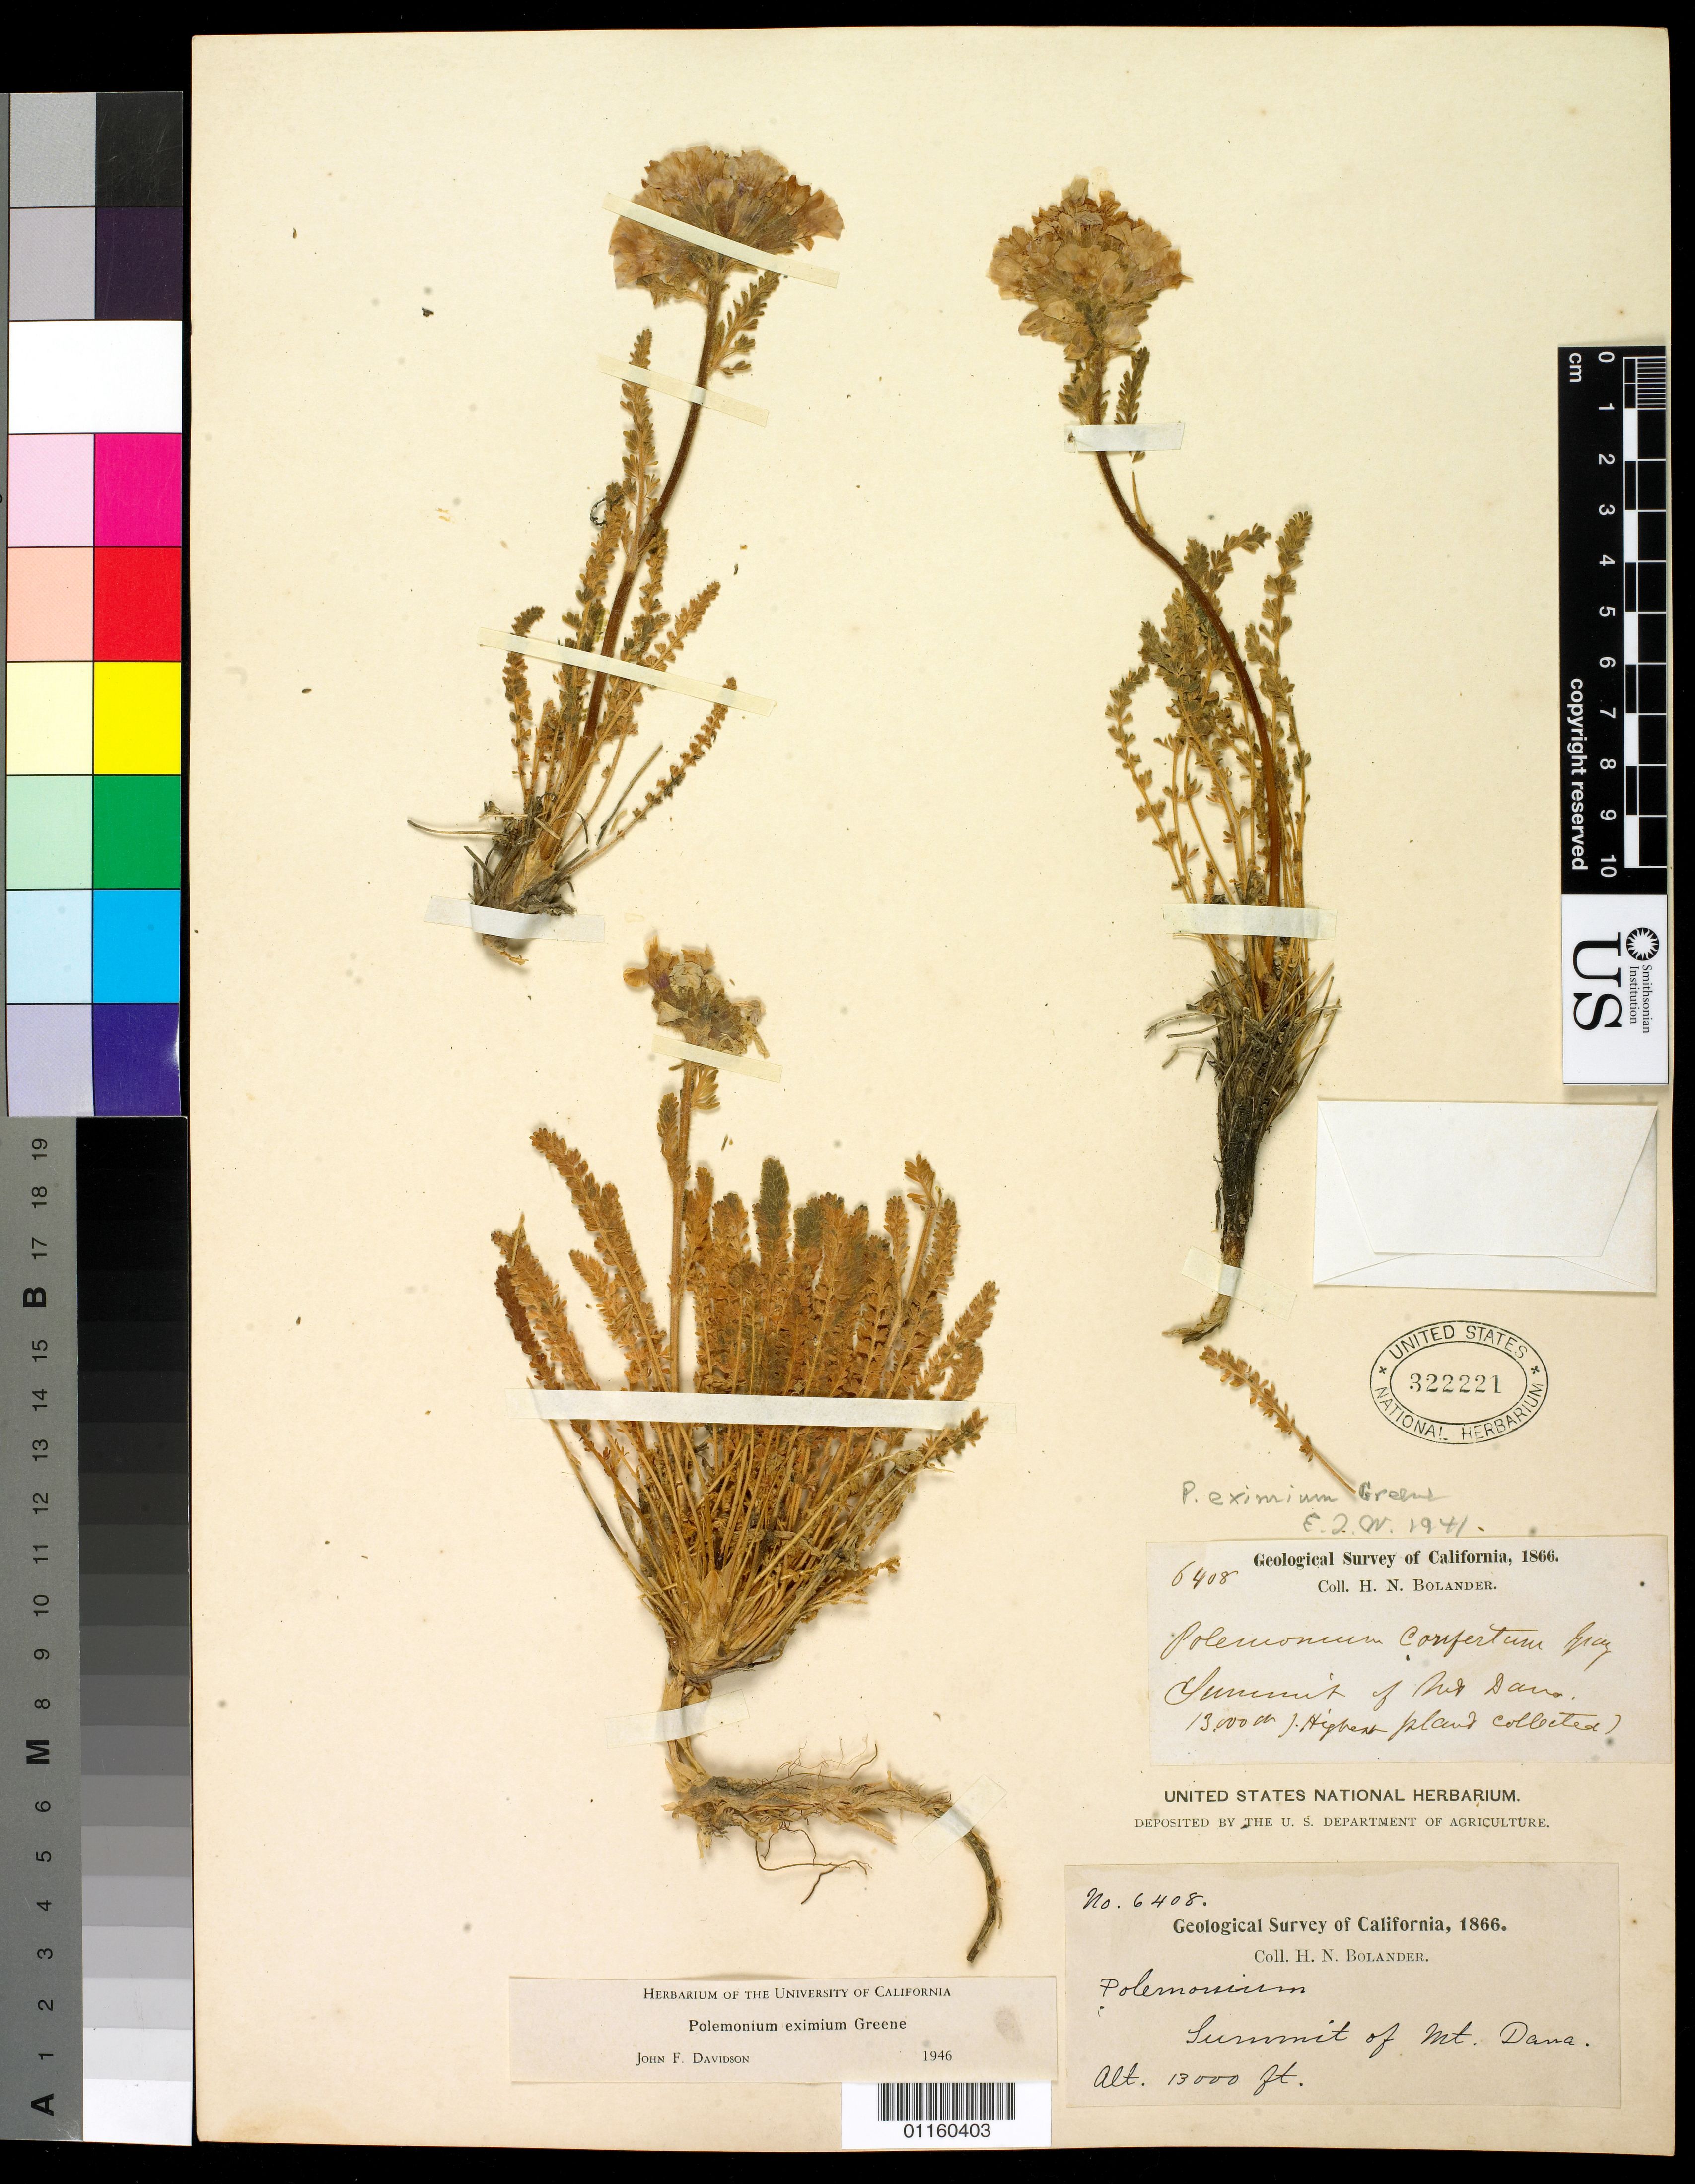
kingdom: Plantae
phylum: Tracheophyta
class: Magnoliopsida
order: Ericales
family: Polemoniaceae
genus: Polemonium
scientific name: Polemonium eximium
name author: Greene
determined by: Davidson, J. F.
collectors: H. Bolander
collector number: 6408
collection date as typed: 1866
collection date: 1866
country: United States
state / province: California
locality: Summit of Mt. Dana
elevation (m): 3962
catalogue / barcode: US 322221